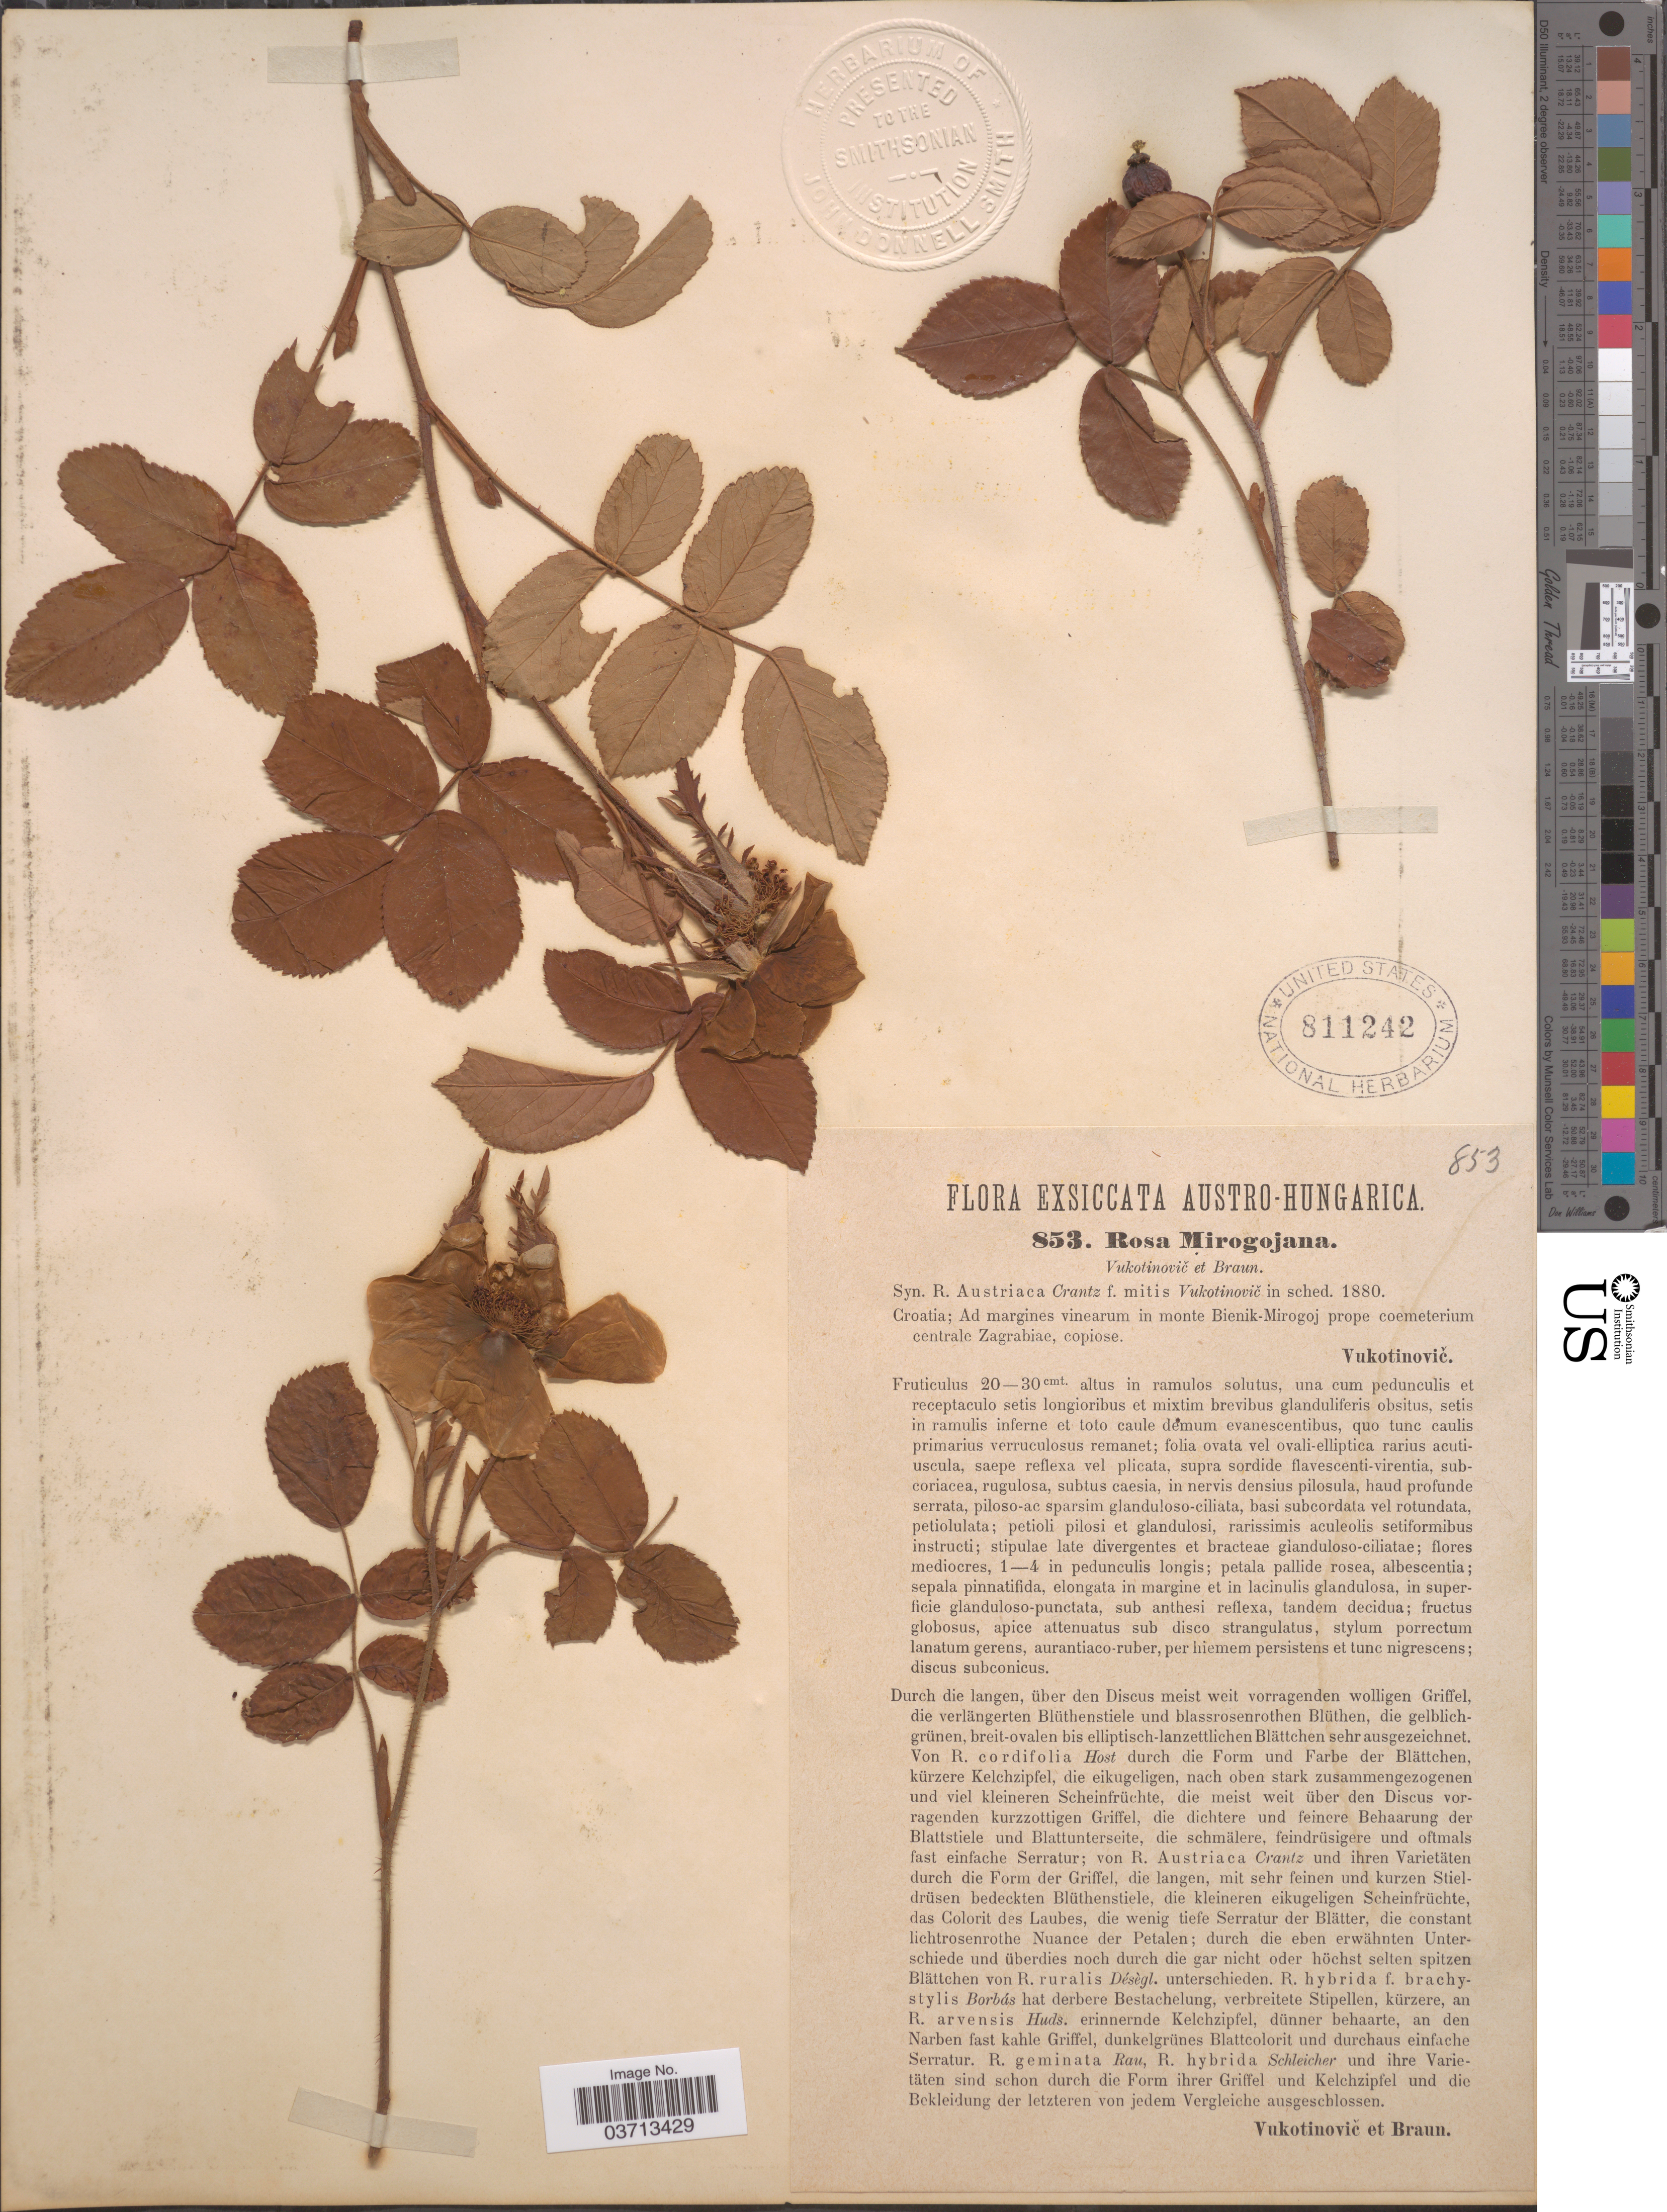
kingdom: Plantae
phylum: Tracheophyta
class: Magnoliopsida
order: Rosales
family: Rosaceae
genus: Rosa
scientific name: Rosa mirogojana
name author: Vukotinovic & Heinr. Braun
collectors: Vukotinovic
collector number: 853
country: Croatia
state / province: Zagreb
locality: Austro-Hungarica. Ad margines vinearum in monte Bienik-Mirogoj prope coemeterium centrale Zagrabiae.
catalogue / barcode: US 811242